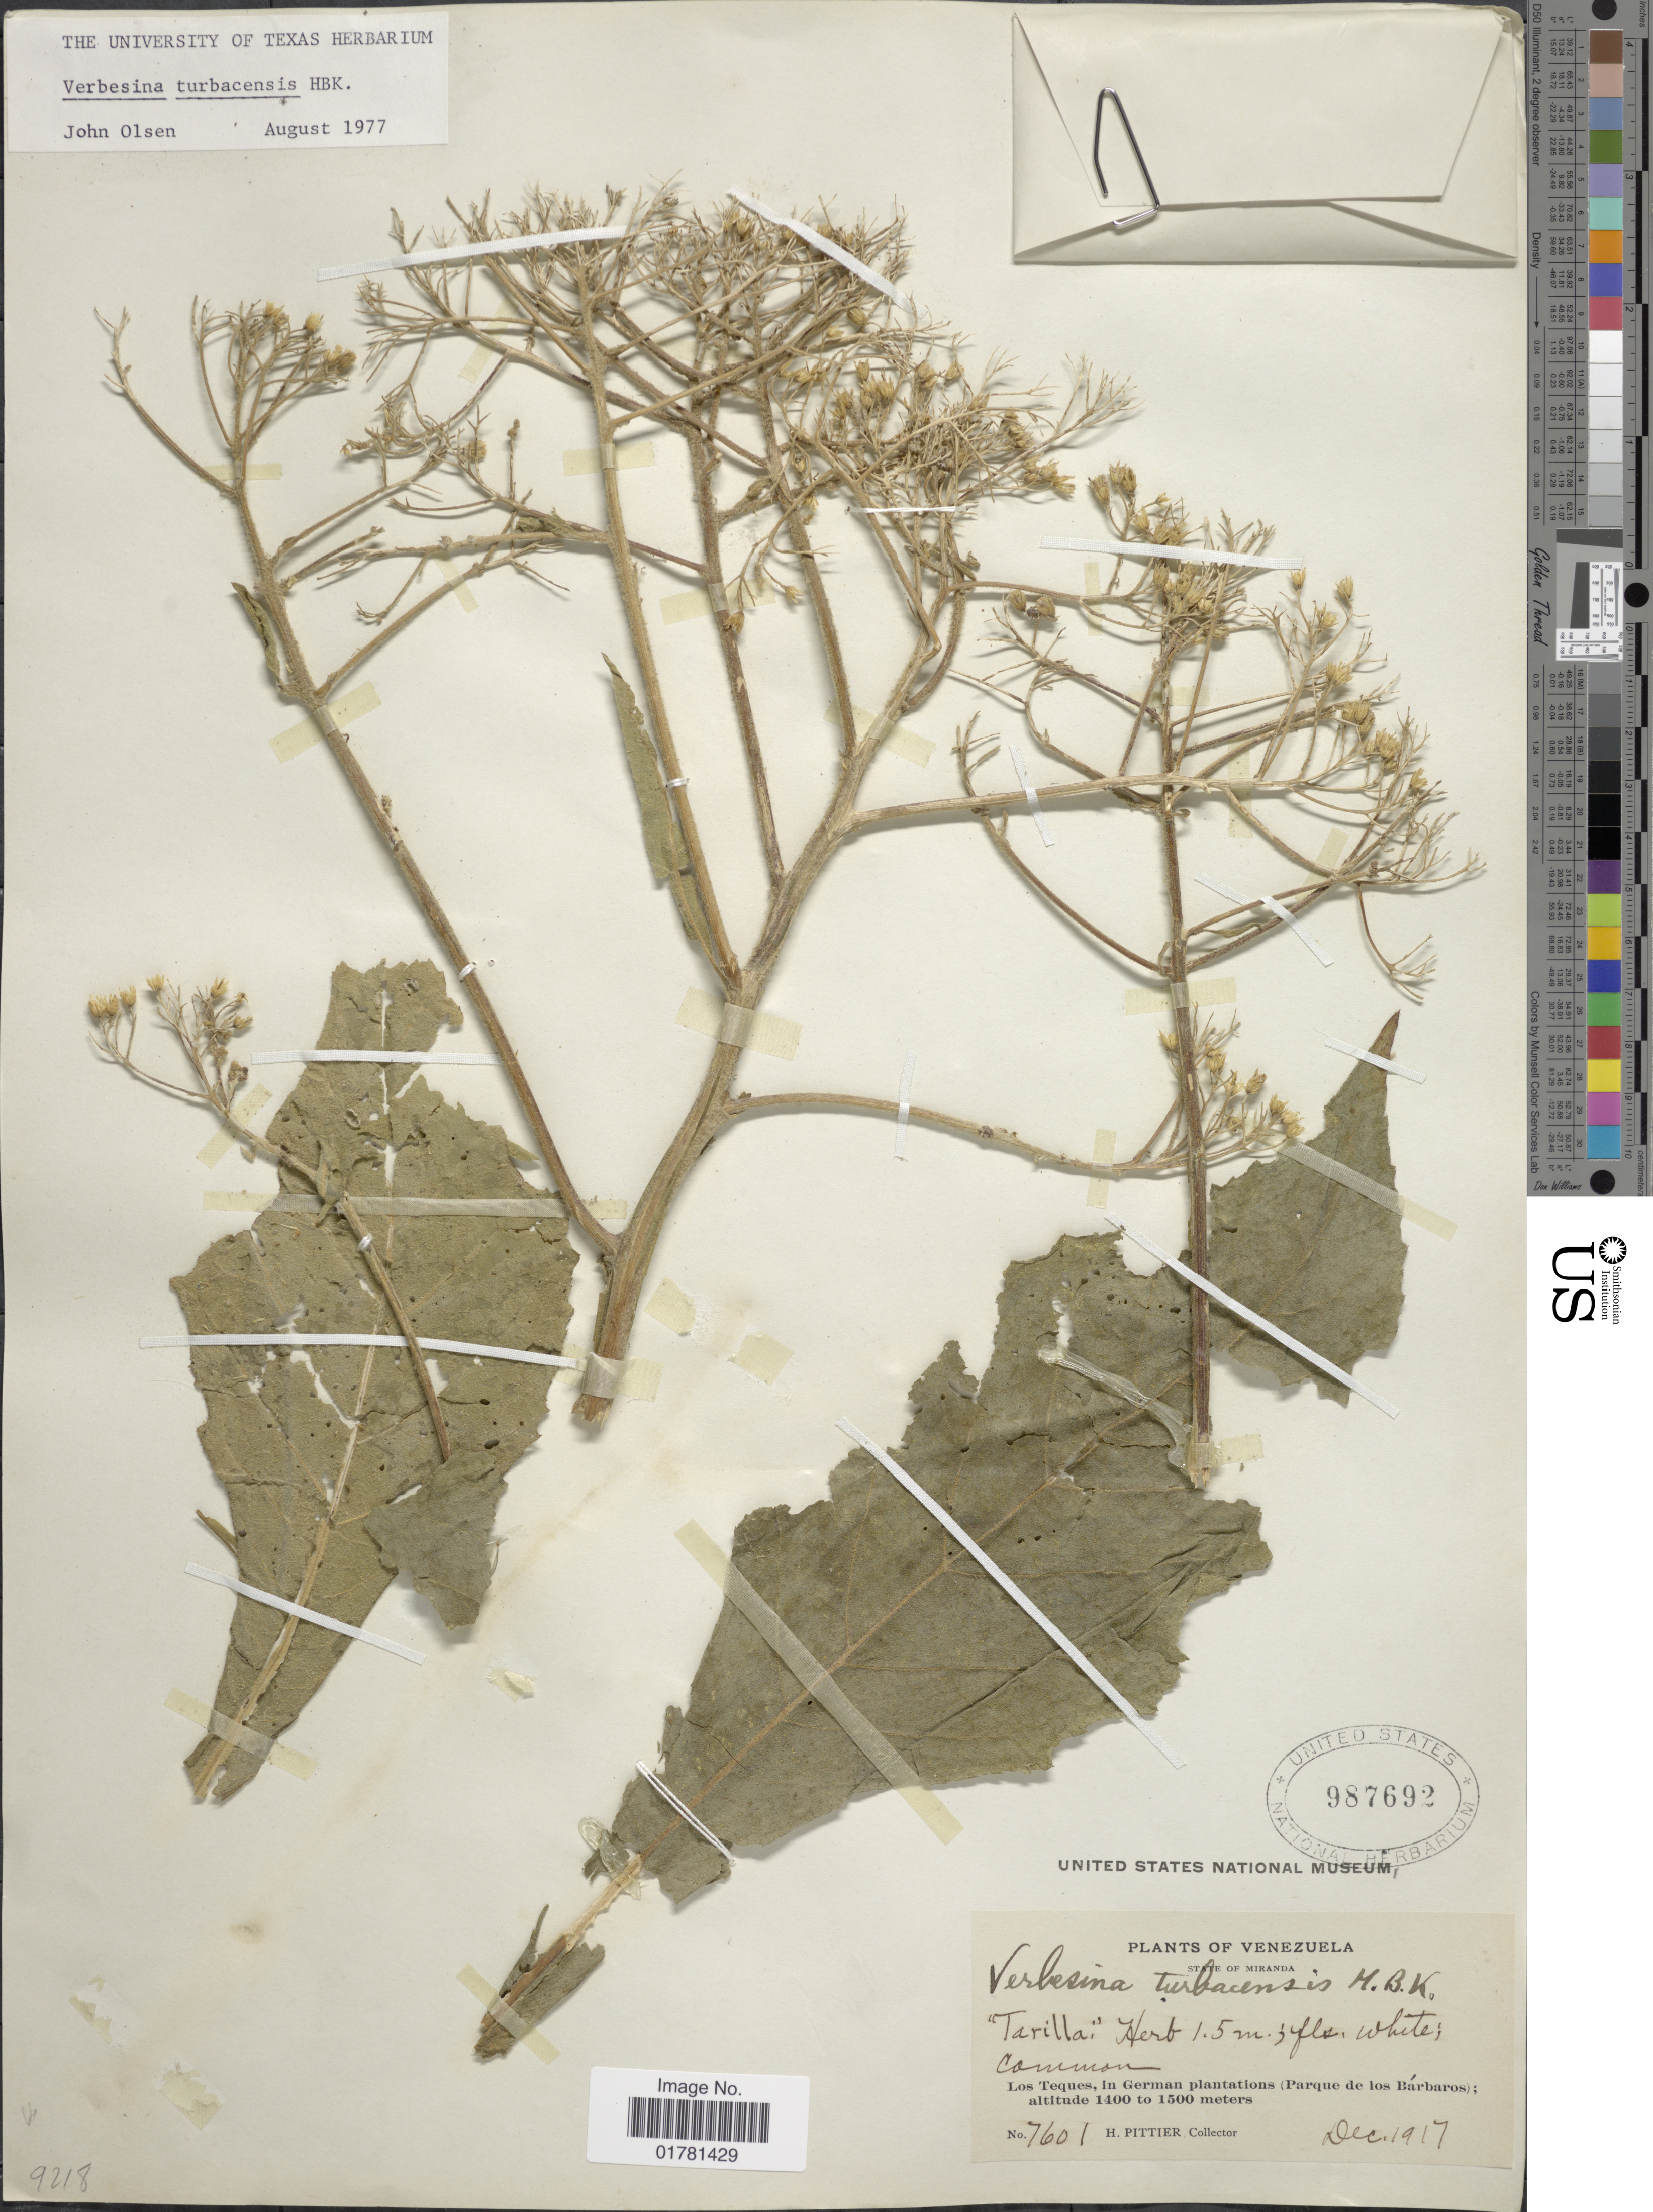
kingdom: Plantae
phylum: Tracheophyta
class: Magnoliopsida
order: Asterales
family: Asteraceae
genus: Verbesina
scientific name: Verbesina turbacensis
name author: Kunth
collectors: H. F. Pittier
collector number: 7601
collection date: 1917-12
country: Venezuela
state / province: Miranda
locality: Los Teques, in German plantations (Parque de los Bárbaros)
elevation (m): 1400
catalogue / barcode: US 987692